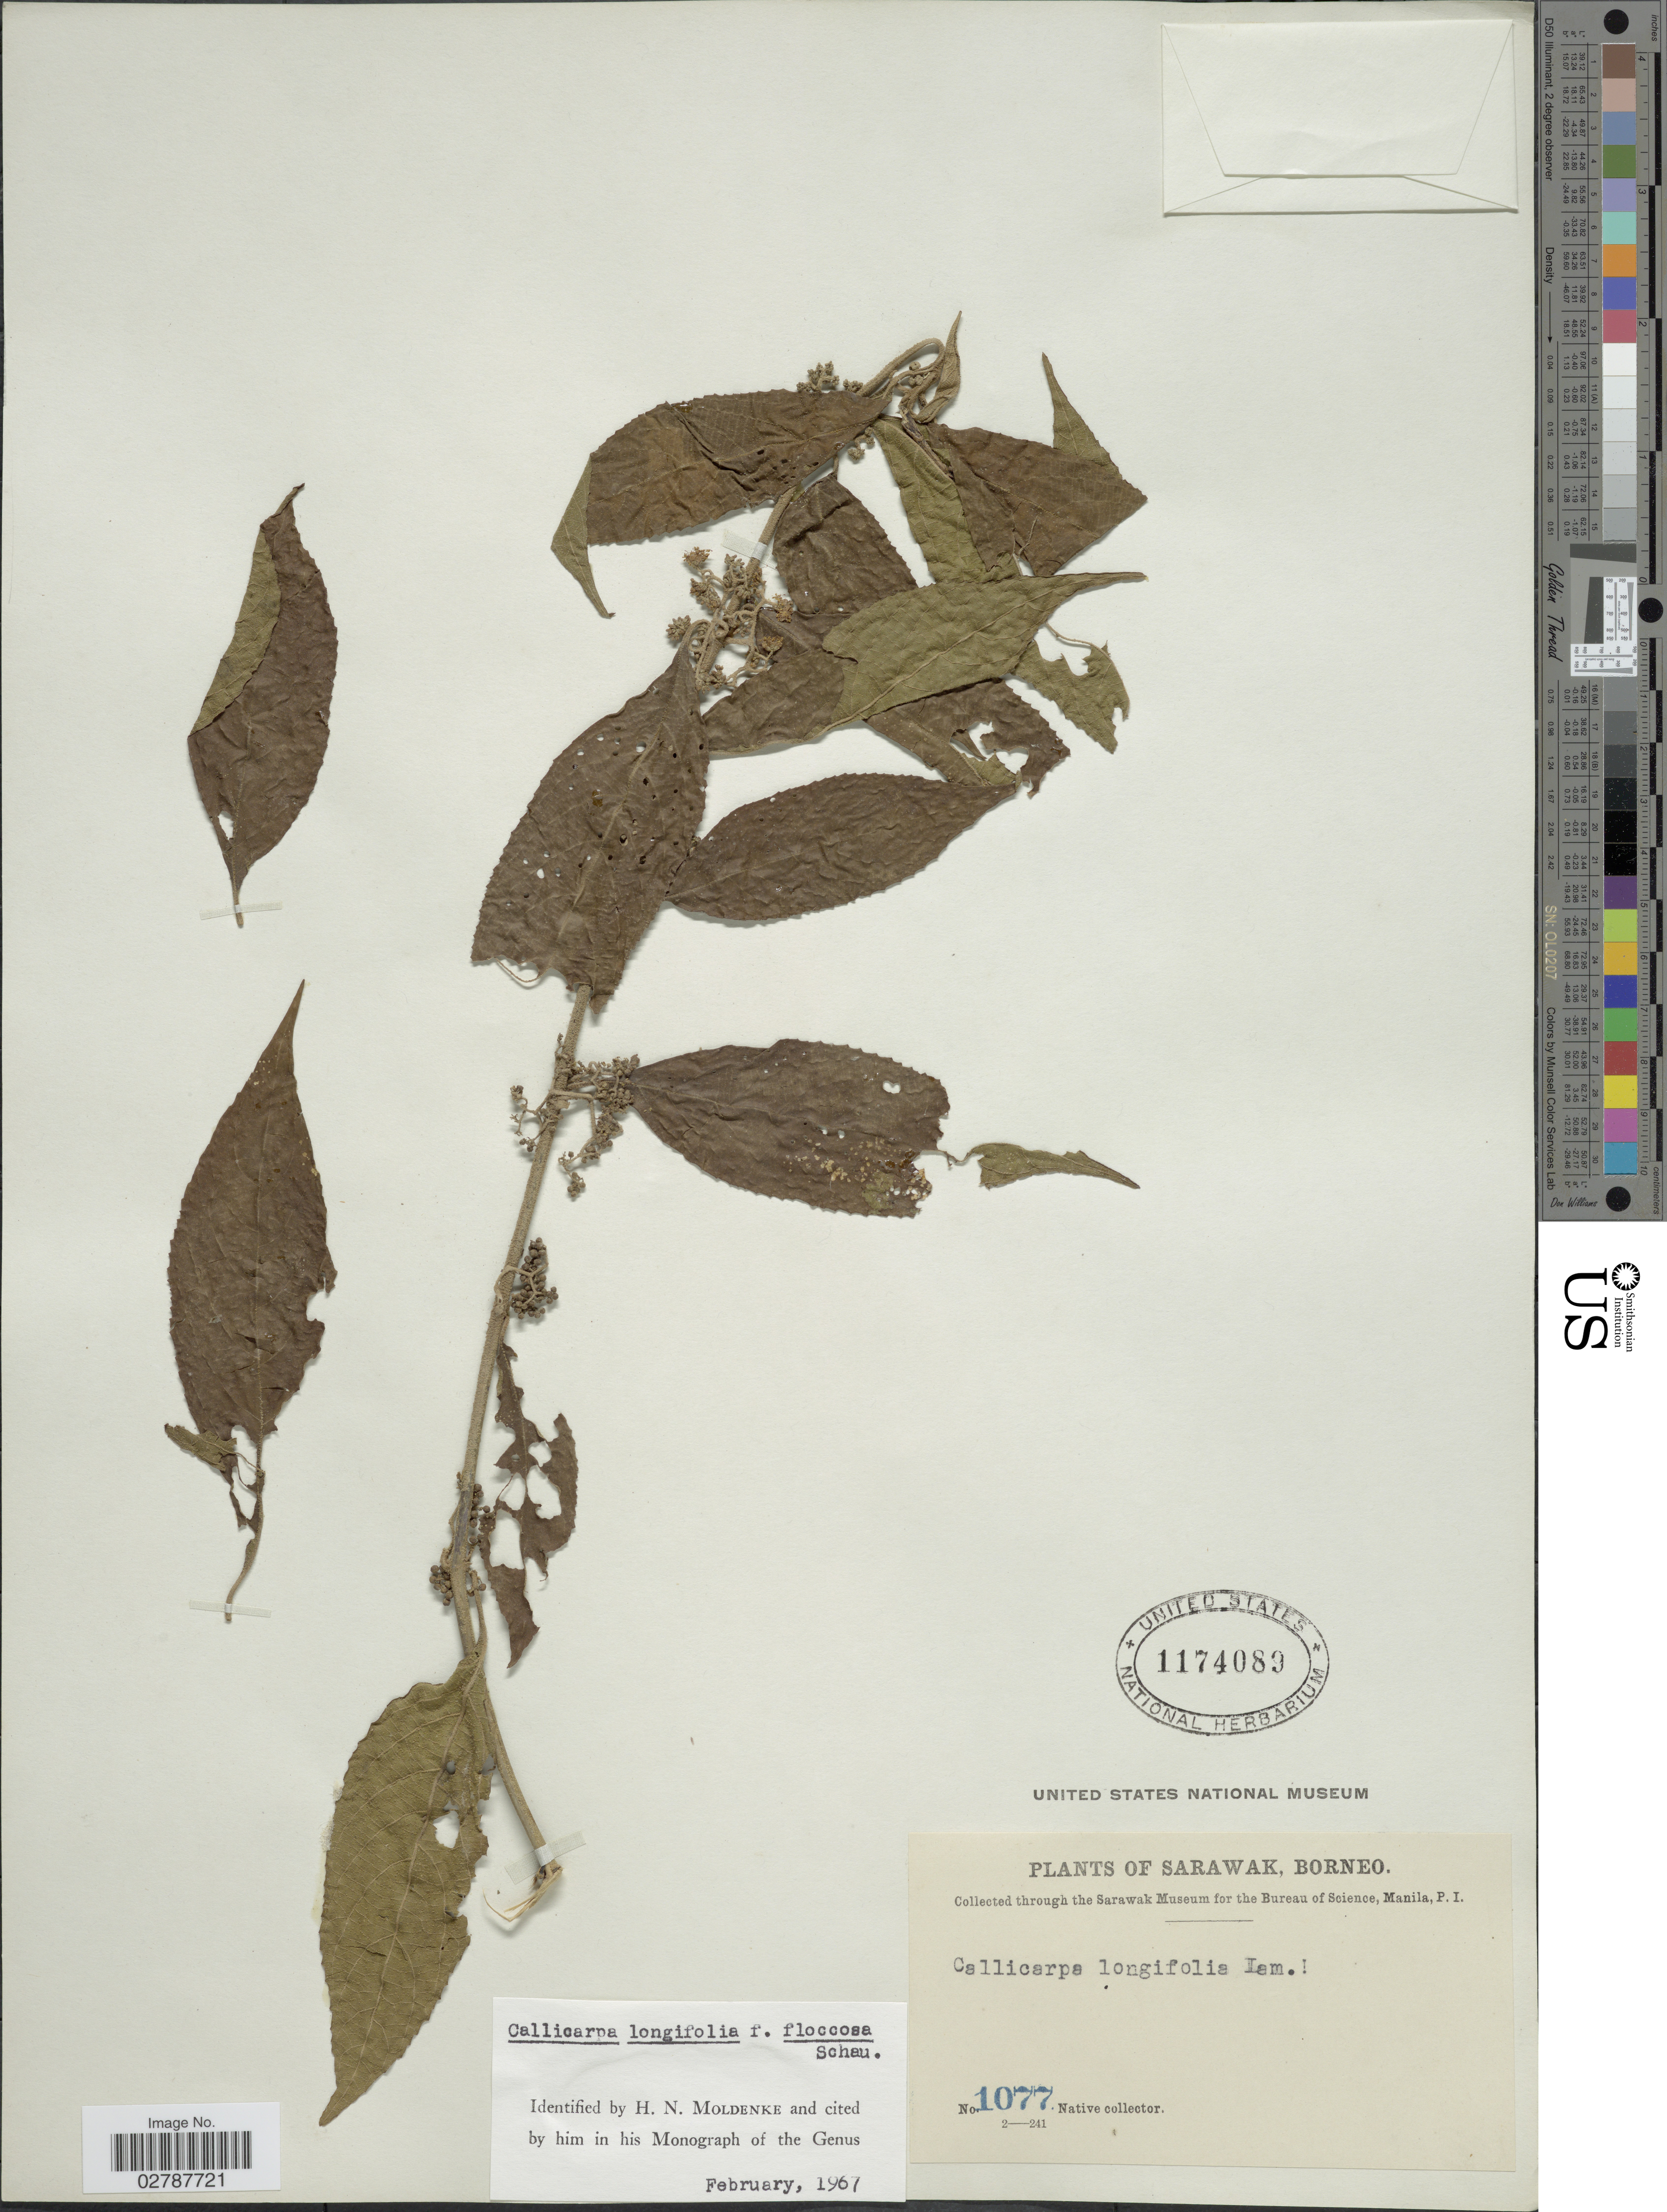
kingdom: Plantae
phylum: Tracheophyta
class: Magnoliopsida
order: Lamiales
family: Lamiaceae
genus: Callicarpa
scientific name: Callicarpa longifolia f. floccosa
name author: Schauer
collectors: Native collector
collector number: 1077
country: Malaysia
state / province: Sarawak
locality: Borneo.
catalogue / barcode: US 1174089